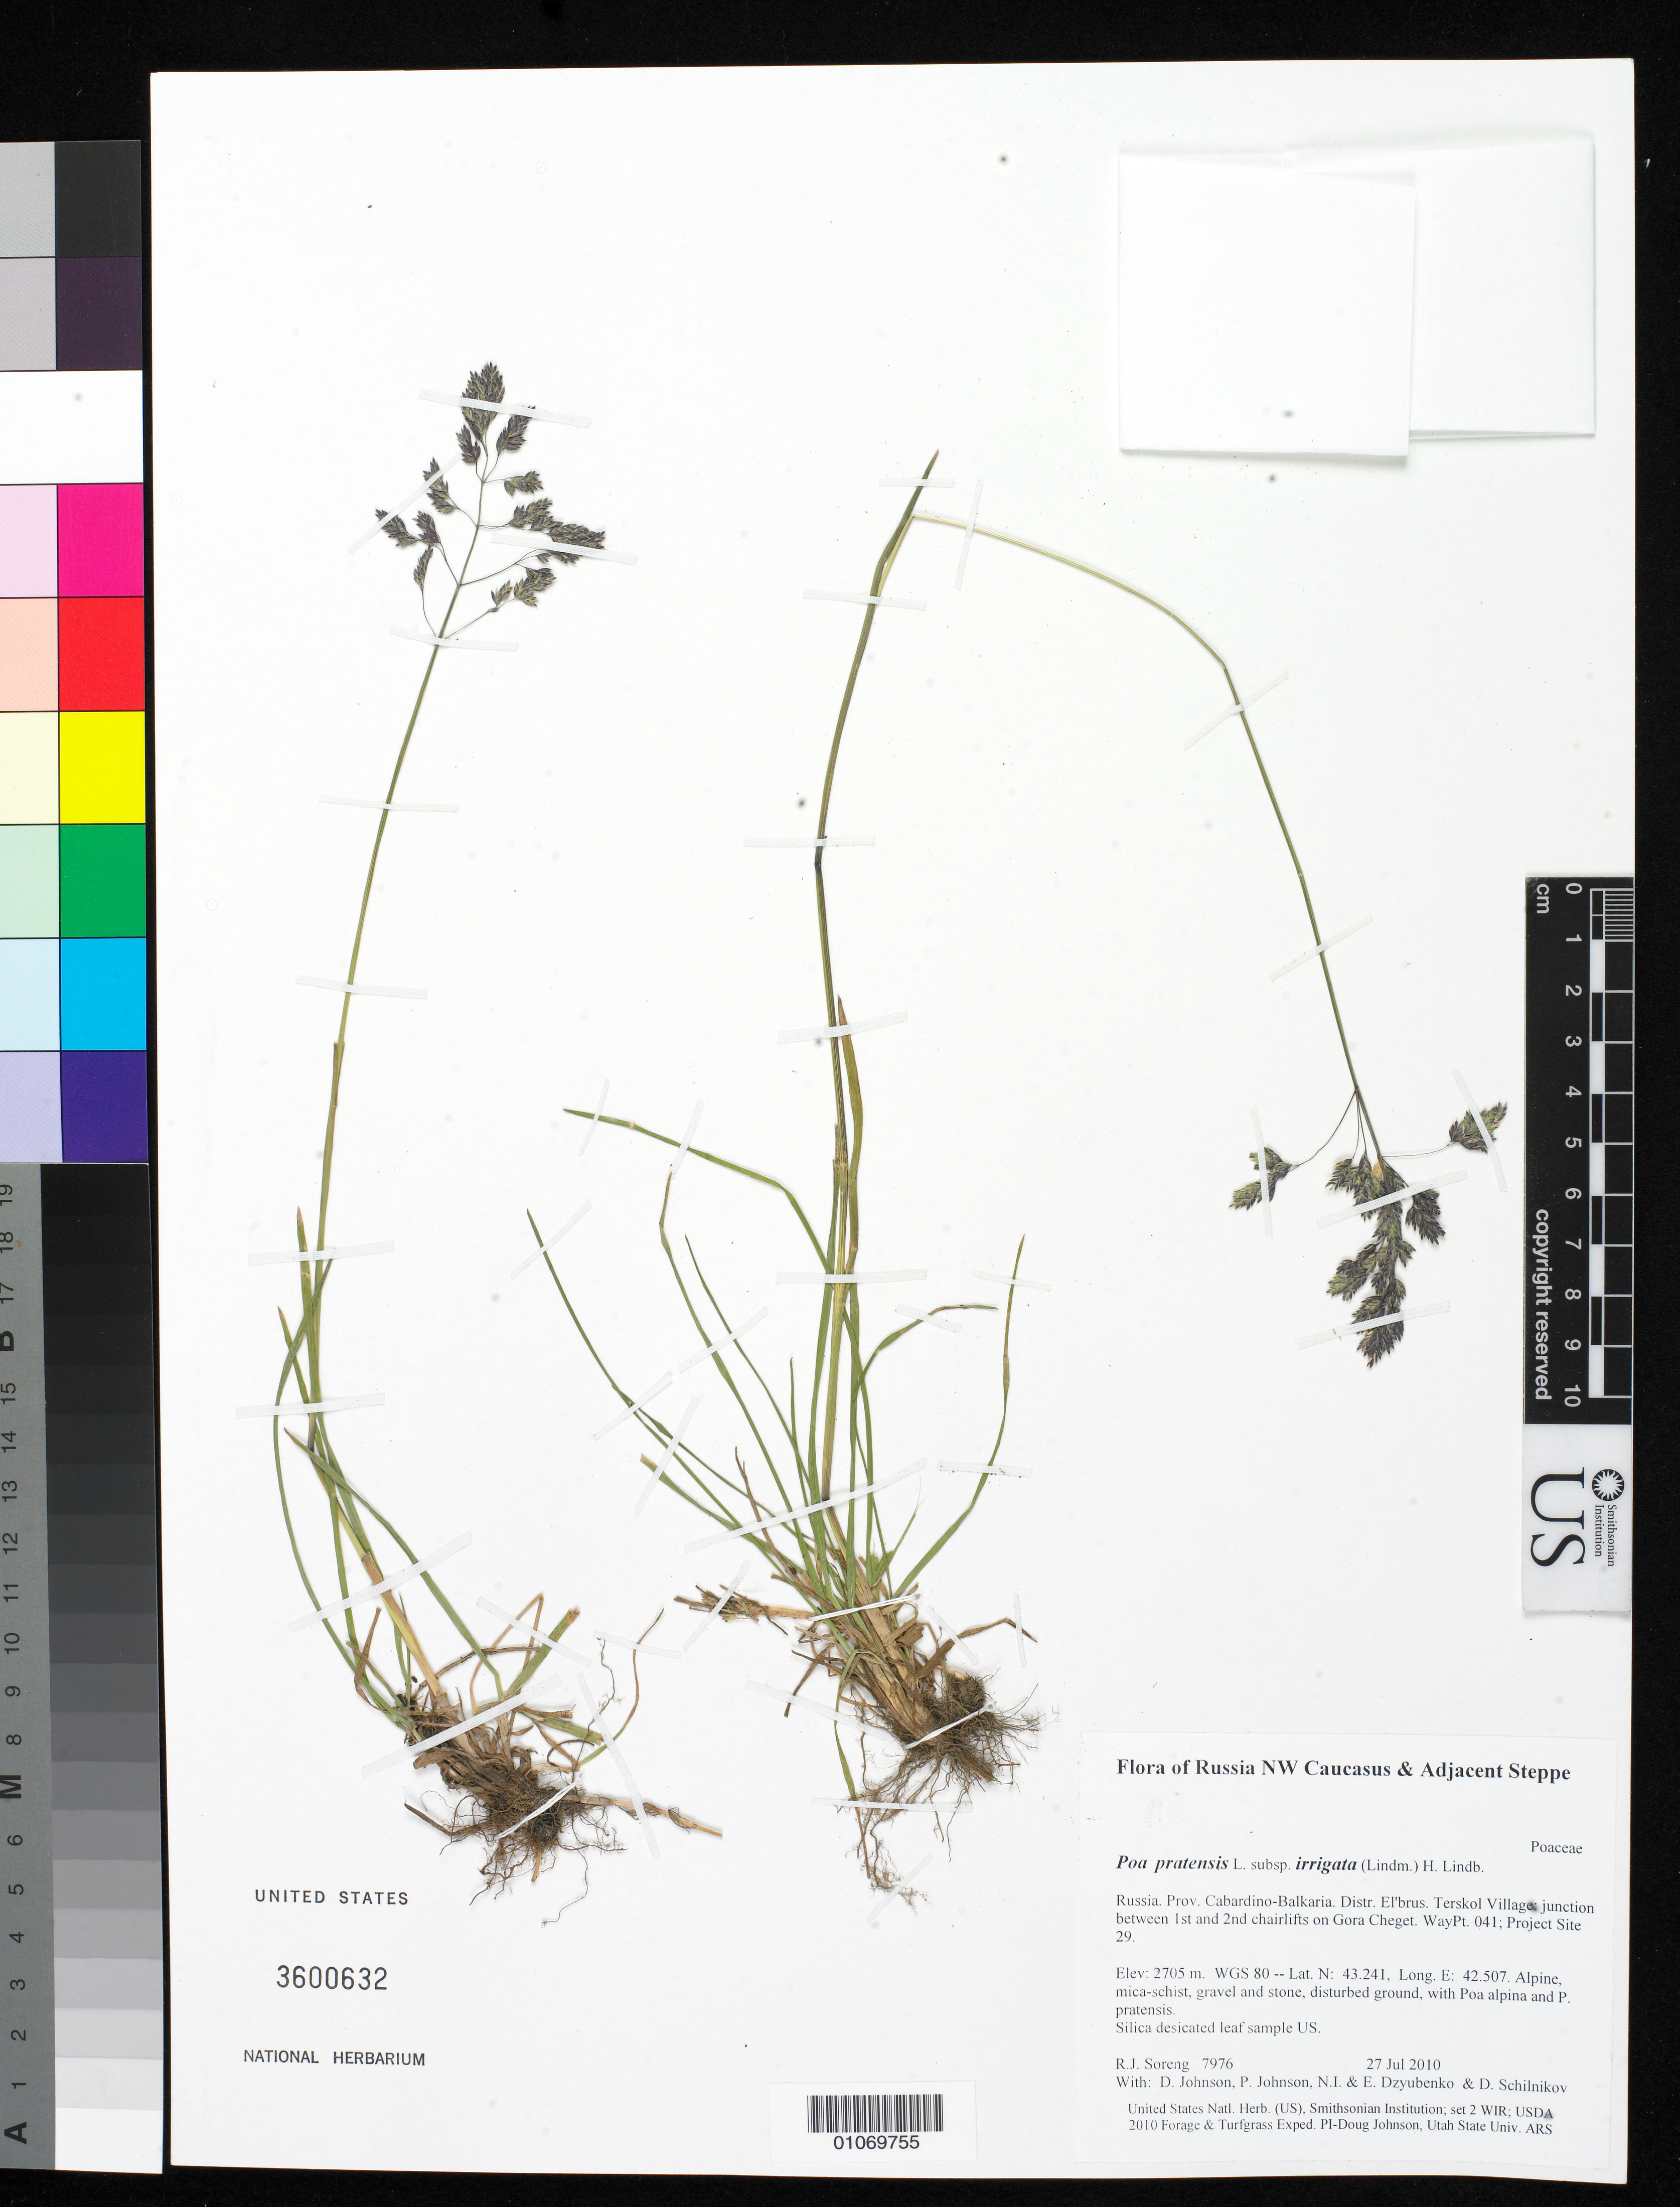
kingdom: Plantae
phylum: Tracheophyta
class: Liliopsida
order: Poales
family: Poaceae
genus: Poa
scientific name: Poa pratensis subsp. irrigata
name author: (Lindm.) H. Lindb.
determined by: Soreng, Robert J., Research Associate (BOT), Smithsonian Institution - National Museum of Natural History (UNITED STATES)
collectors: R. J. Soreng, D. Johnson, P. Johnson, N. Dzyubenko, E. Dzyubenko & D. Schilnikov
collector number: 7976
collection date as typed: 27 Jul 2010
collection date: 2010-07-27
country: Russian Federation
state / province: Kabardino-Balkar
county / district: El'brus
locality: Terskol Village: junction between 1st and 2nd chairlifts on Gora Cheget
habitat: Alpine, mica-schist, gravel and stone, disturbed ground, with Poa alpina and P. pratensis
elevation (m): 2705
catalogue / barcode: US 3600632